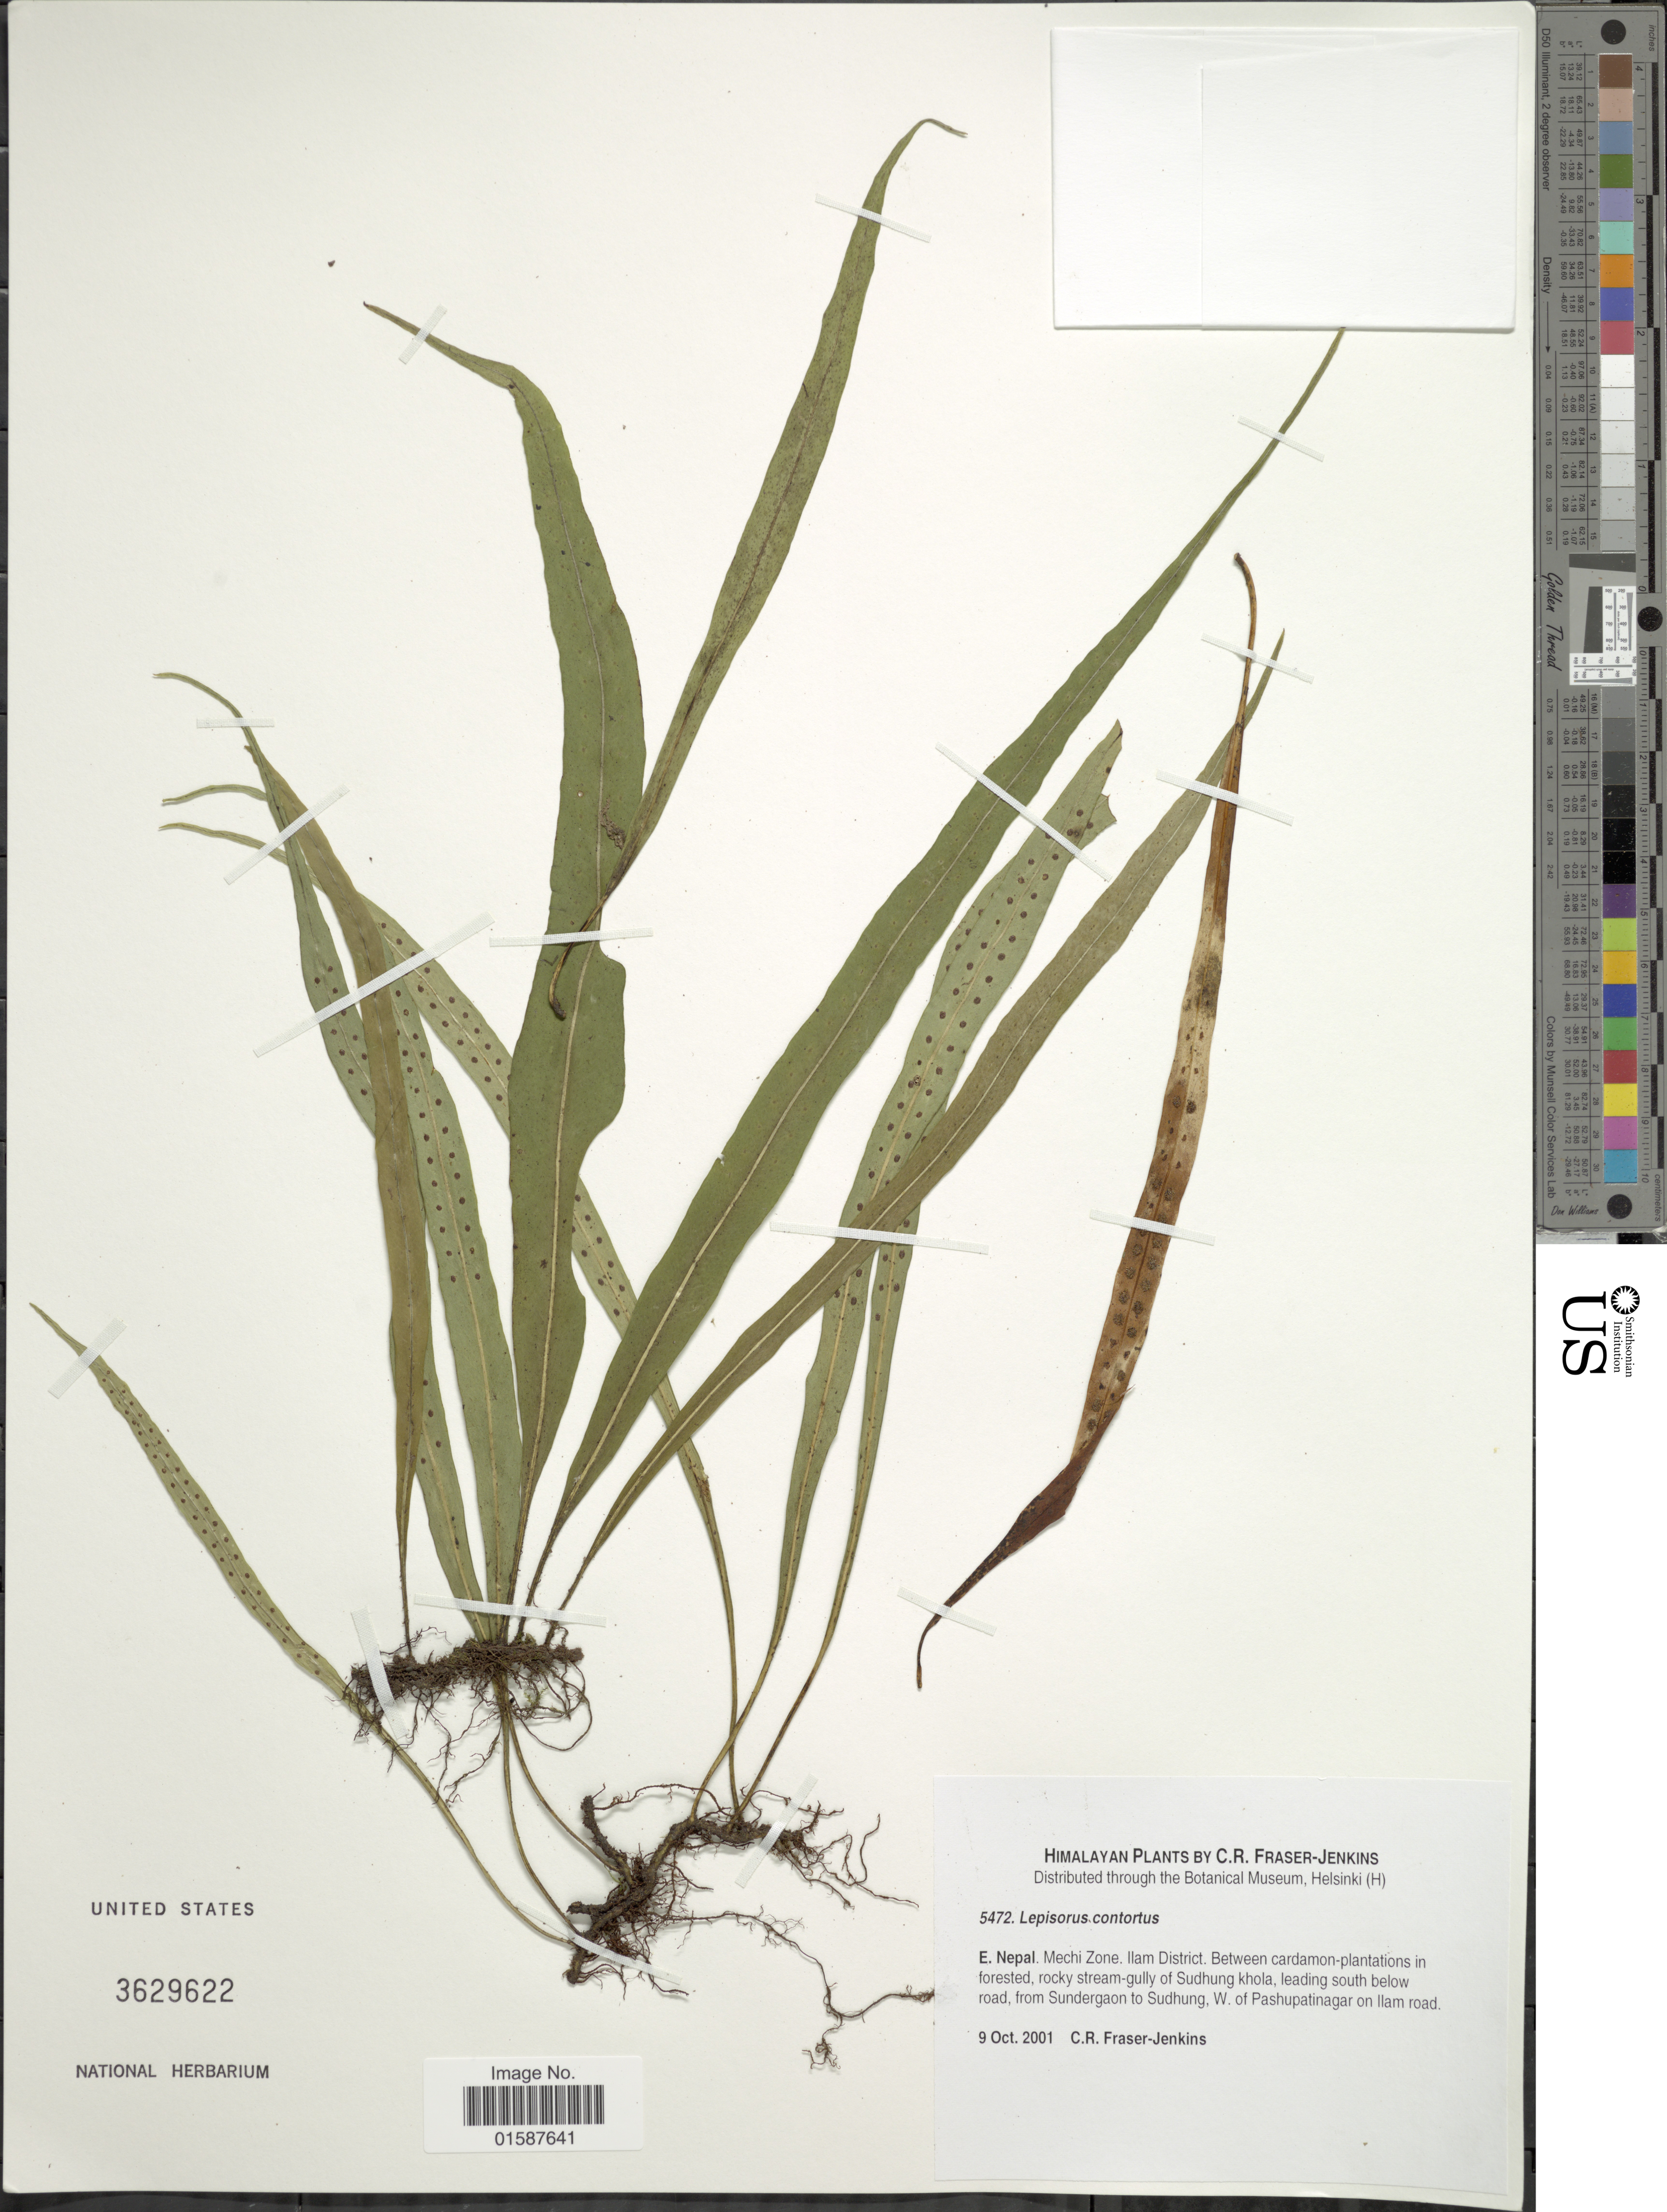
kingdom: Plantae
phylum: Tracheophyta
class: Polypodiopsida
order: Polypodiales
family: Polypodiaceae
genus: Lepisorus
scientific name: Lepisorus contortus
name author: (Christ) Ching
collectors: C. R. Fraser-Jenkins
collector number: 5472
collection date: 2001-10-09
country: Nepal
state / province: Mechi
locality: E. Nepal, Mechi zone, Ilam District, between cardamon-plantations in forested, rocky stream-gully of Sudhung khola, leading south below road, from Sundergaon to Sudhung, W. of Pashupatinagar on Illam road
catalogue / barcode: US 3629622